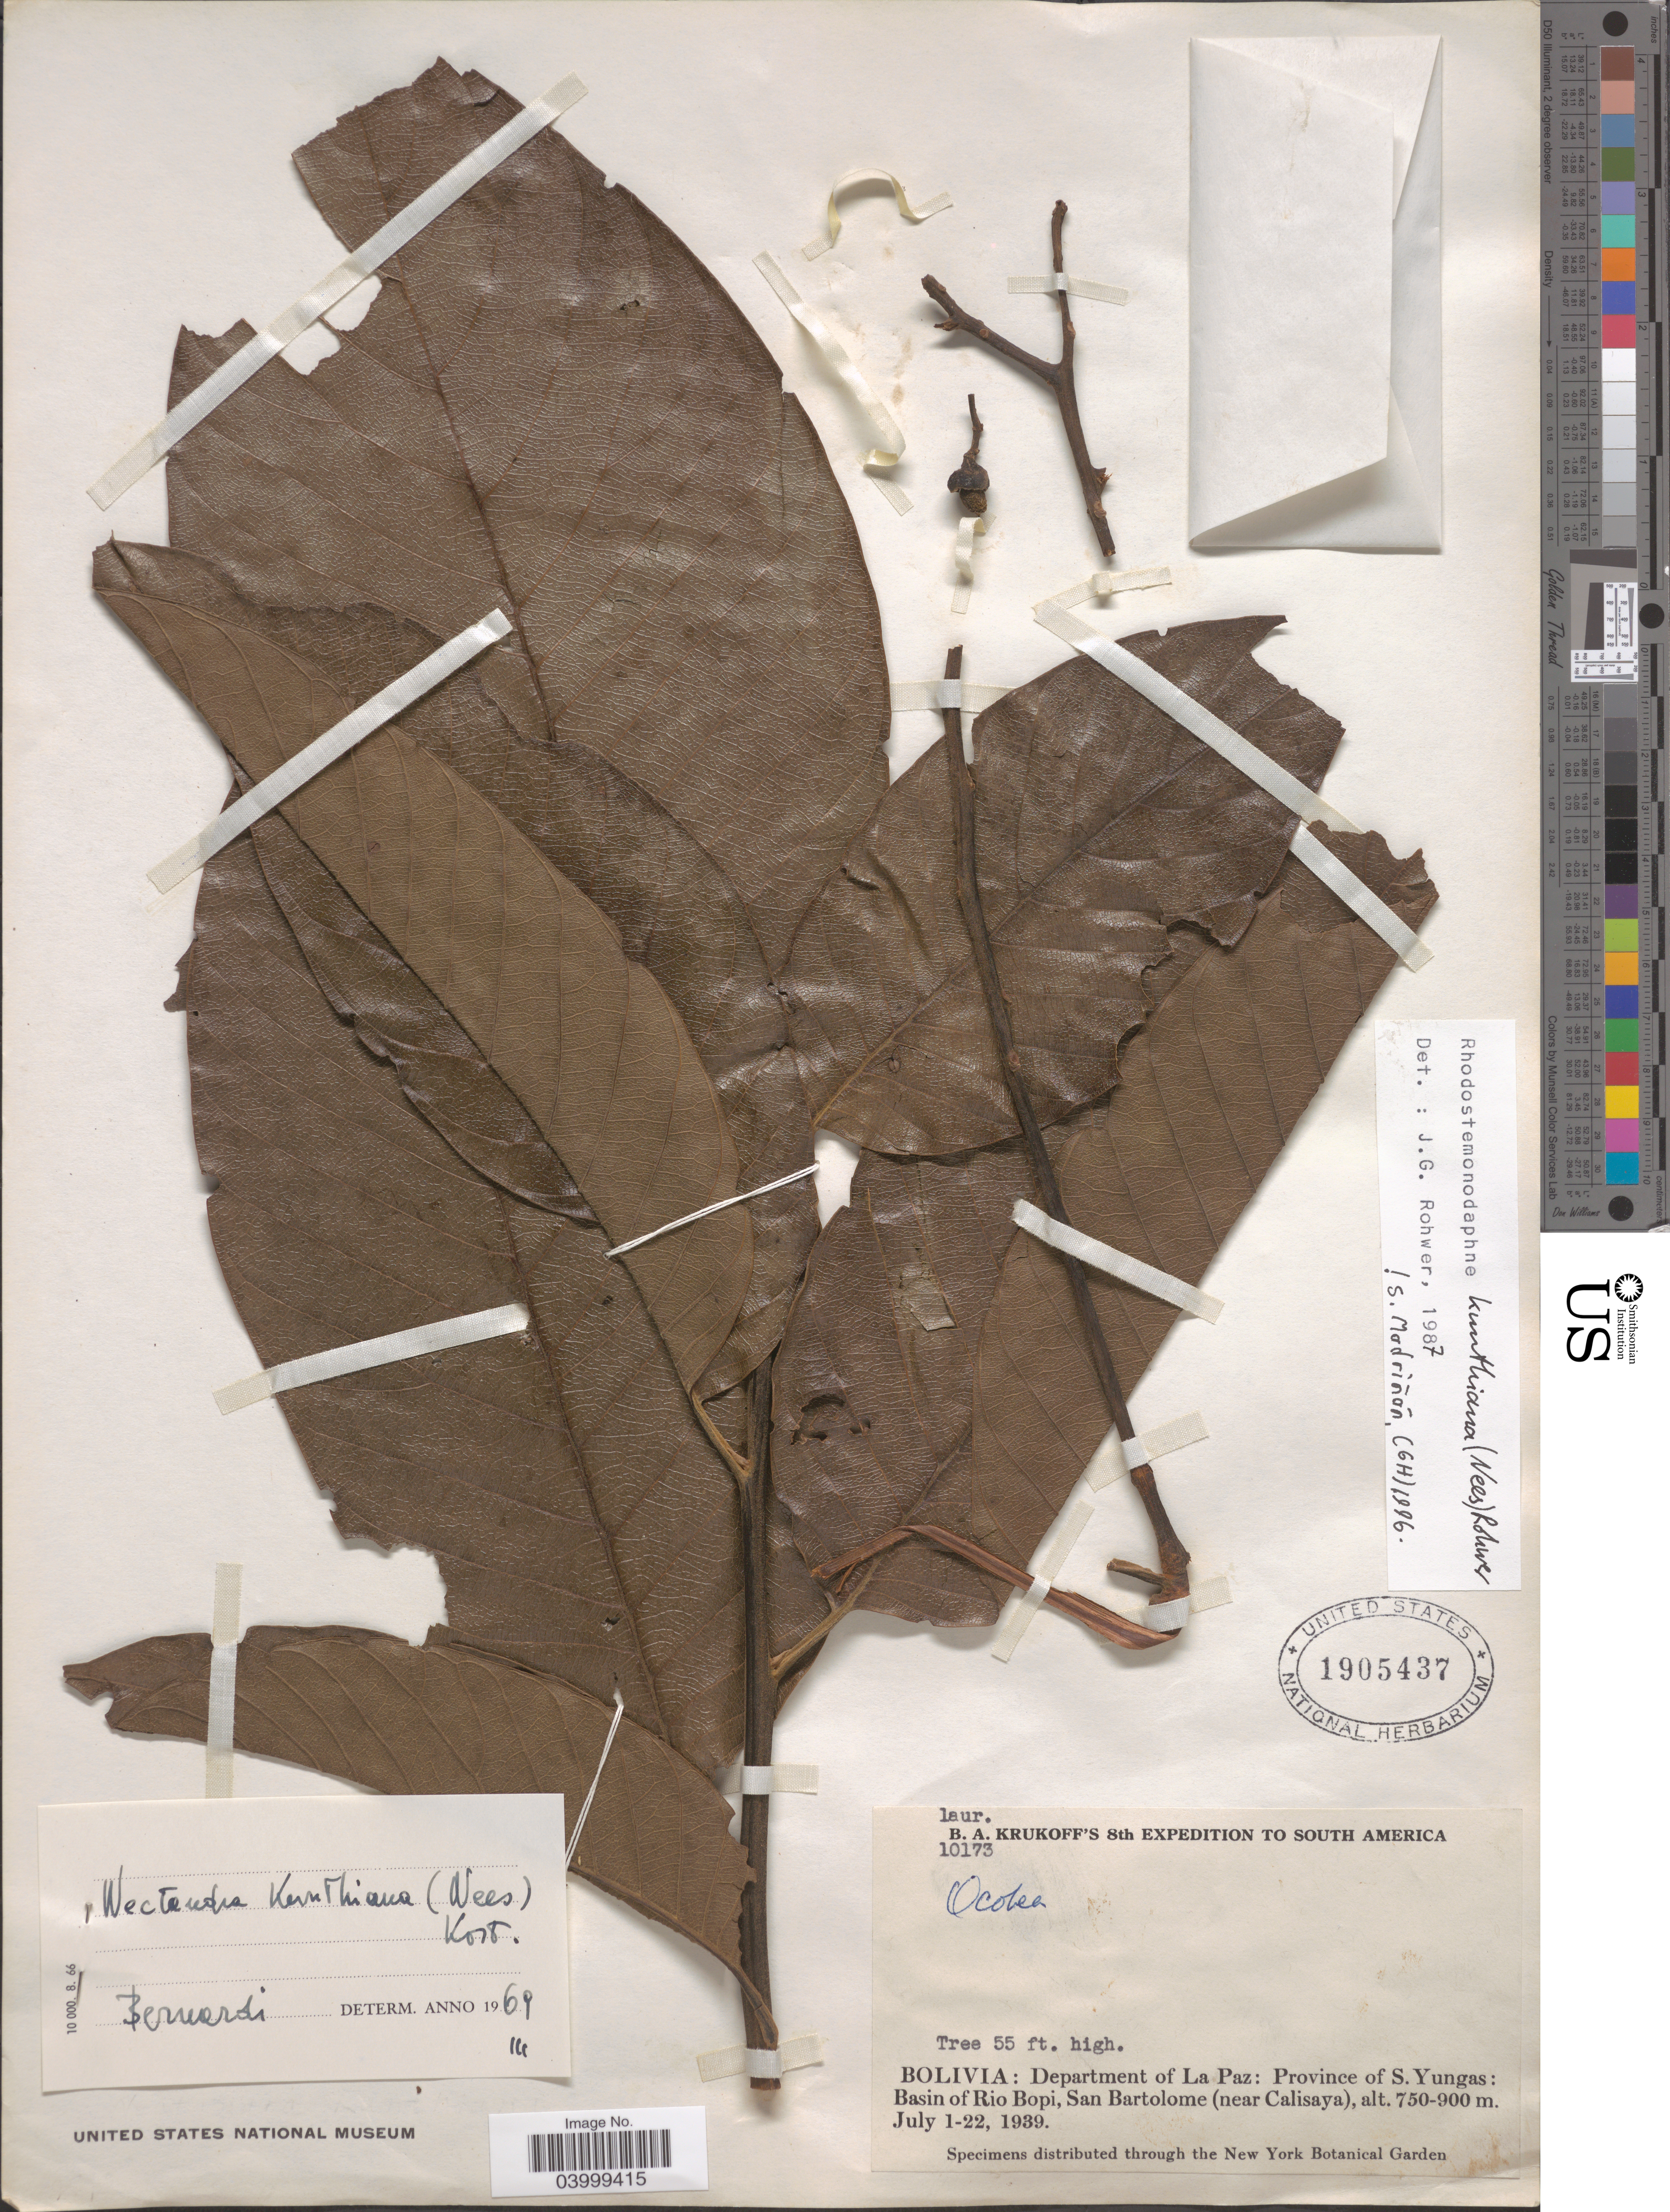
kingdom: Plantae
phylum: Tracheophyta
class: Magnoliopsida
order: Laurales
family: Lauraceae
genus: Rhodostemonodaphne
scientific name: Rhodostemonodaphne kunthiana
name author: (Nees) Rohwer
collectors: B. A. Krukoff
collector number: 10173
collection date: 1939-07-01/1939-07-22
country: Bolivia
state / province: La Paz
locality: Department of La Paz: Province of S.Y. Yungas. Basin of Rio Bopi, San Bartolome (near Calisaya).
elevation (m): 750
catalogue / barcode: US 1905437